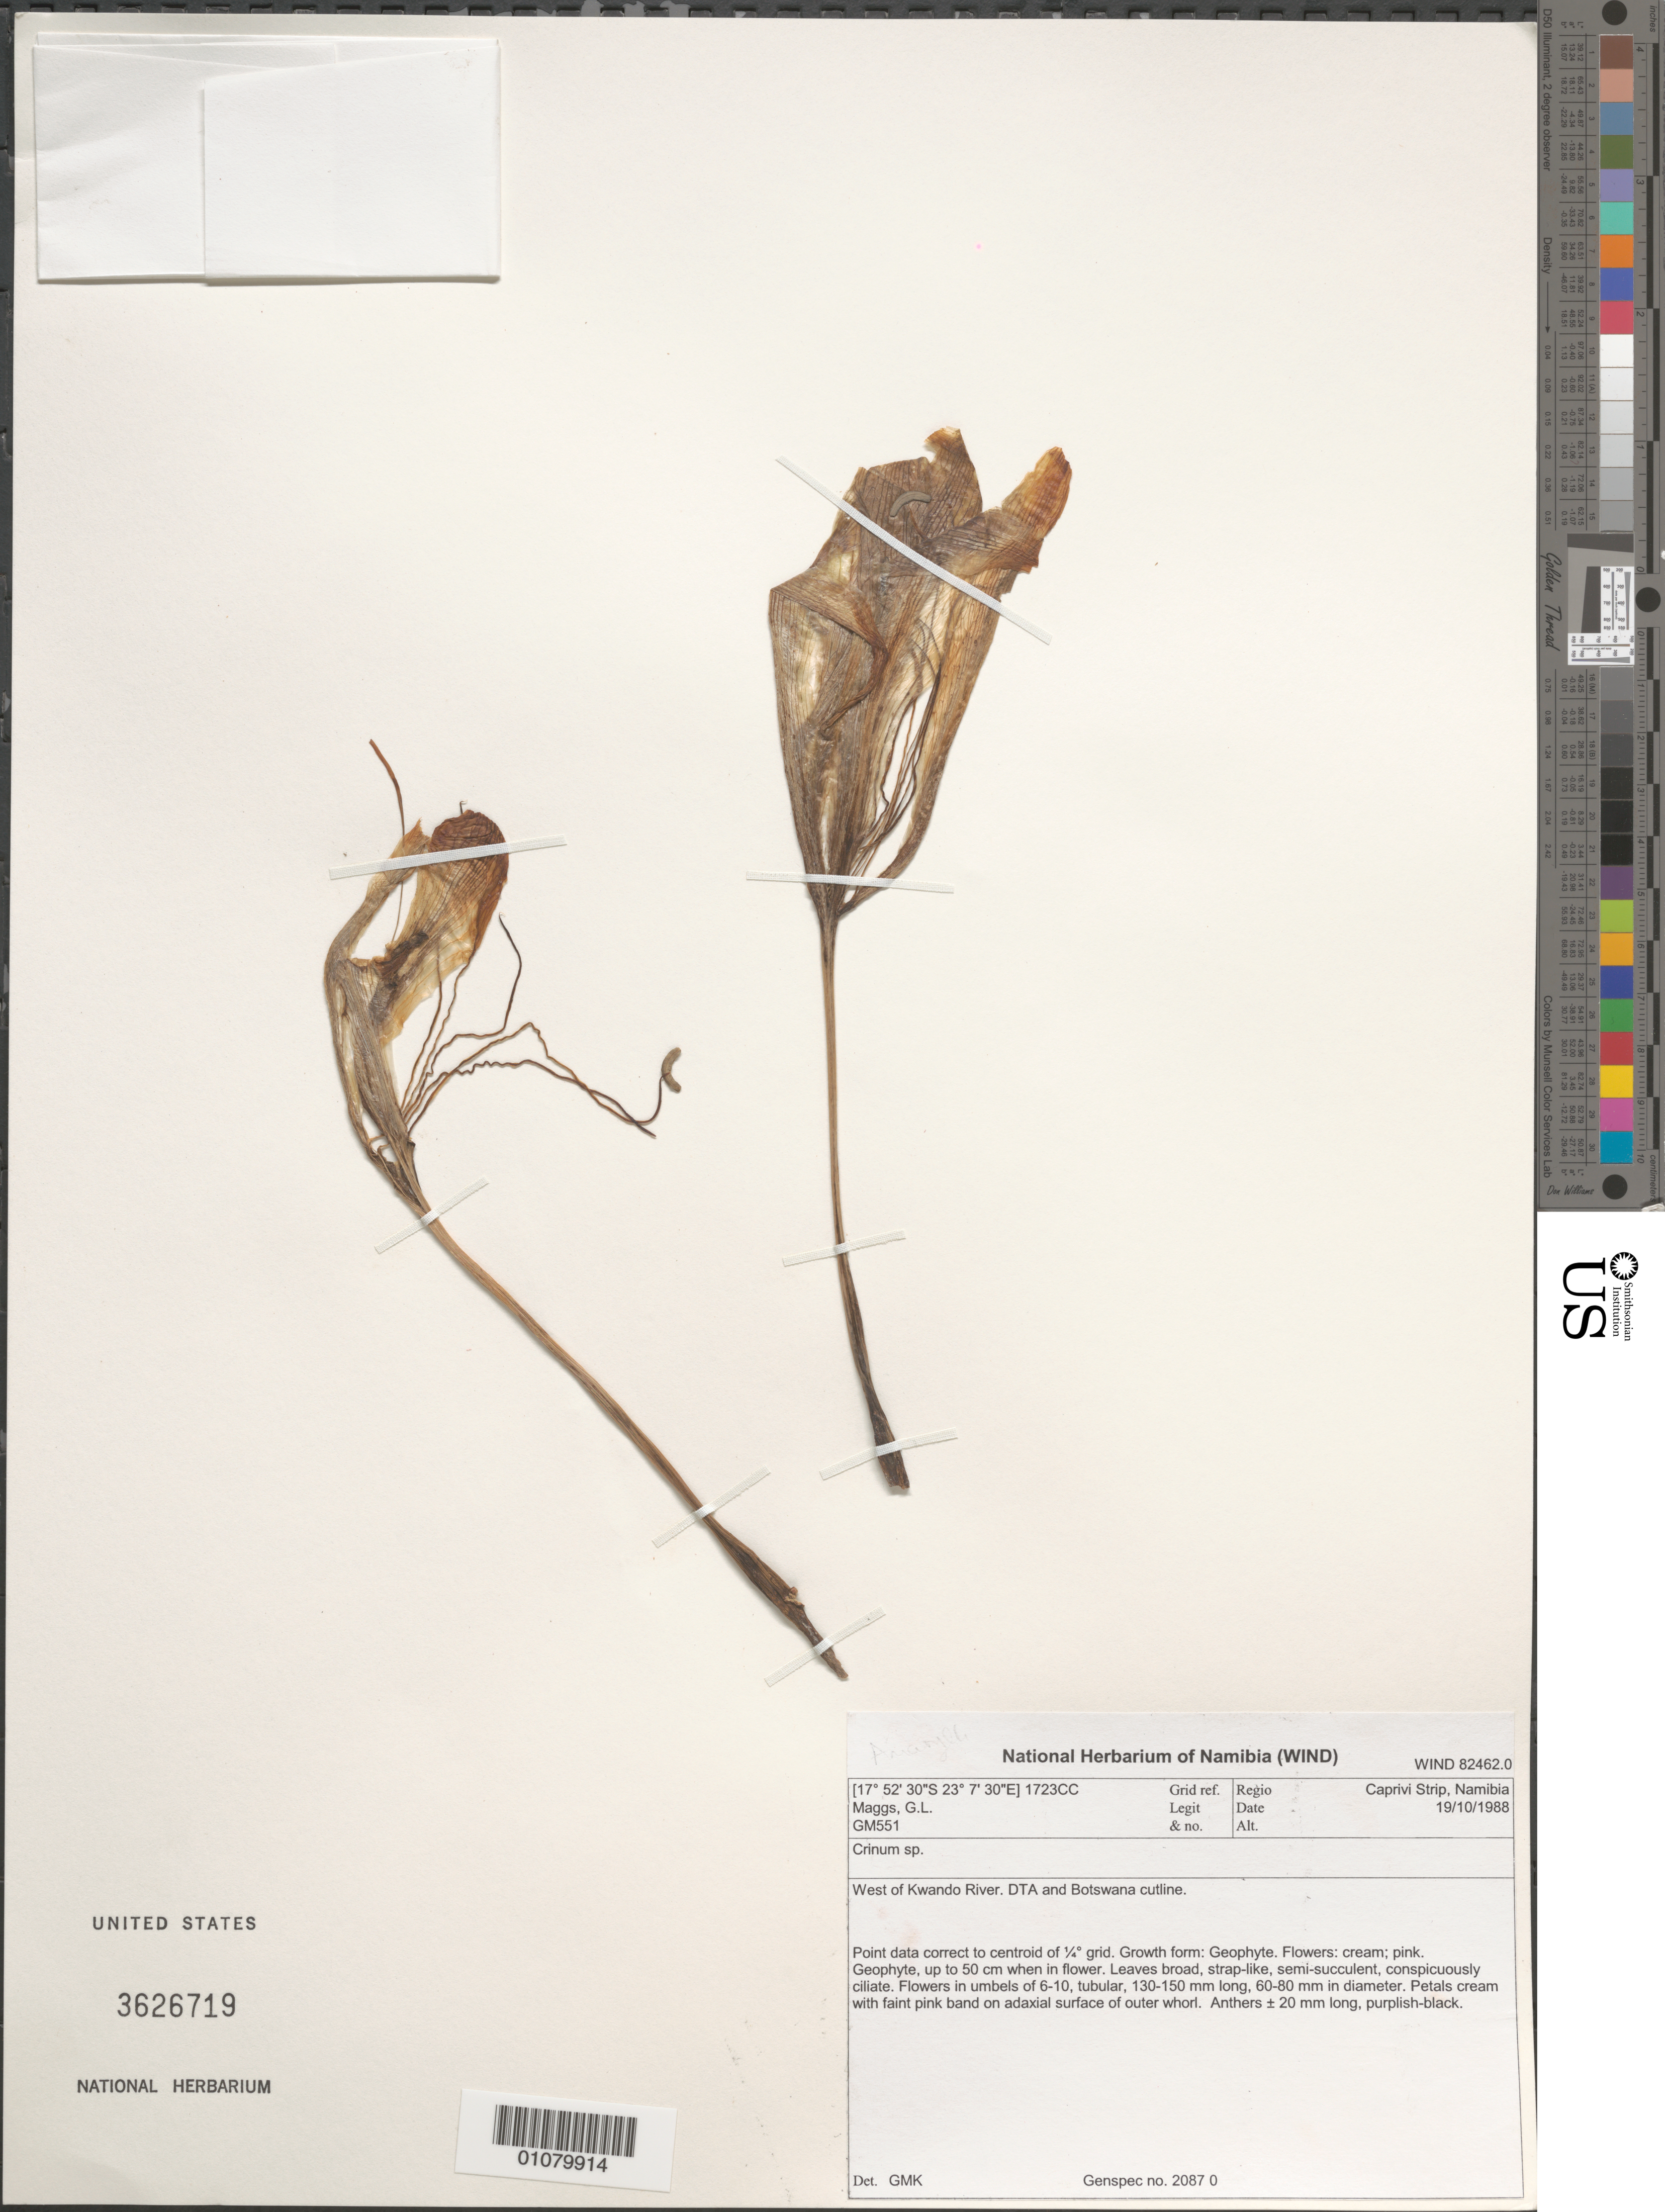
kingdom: Plantae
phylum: Tracheophyta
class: Liliopsida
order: Asparagales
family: Amaryllidaceae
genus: Crinum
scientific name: Crinum sp.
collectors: G. L. Maggs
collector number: GM 551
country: Namibia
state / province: Caprivi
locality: W of Kwando River, DTA and Botswana cutline.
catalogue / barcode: US 3626719